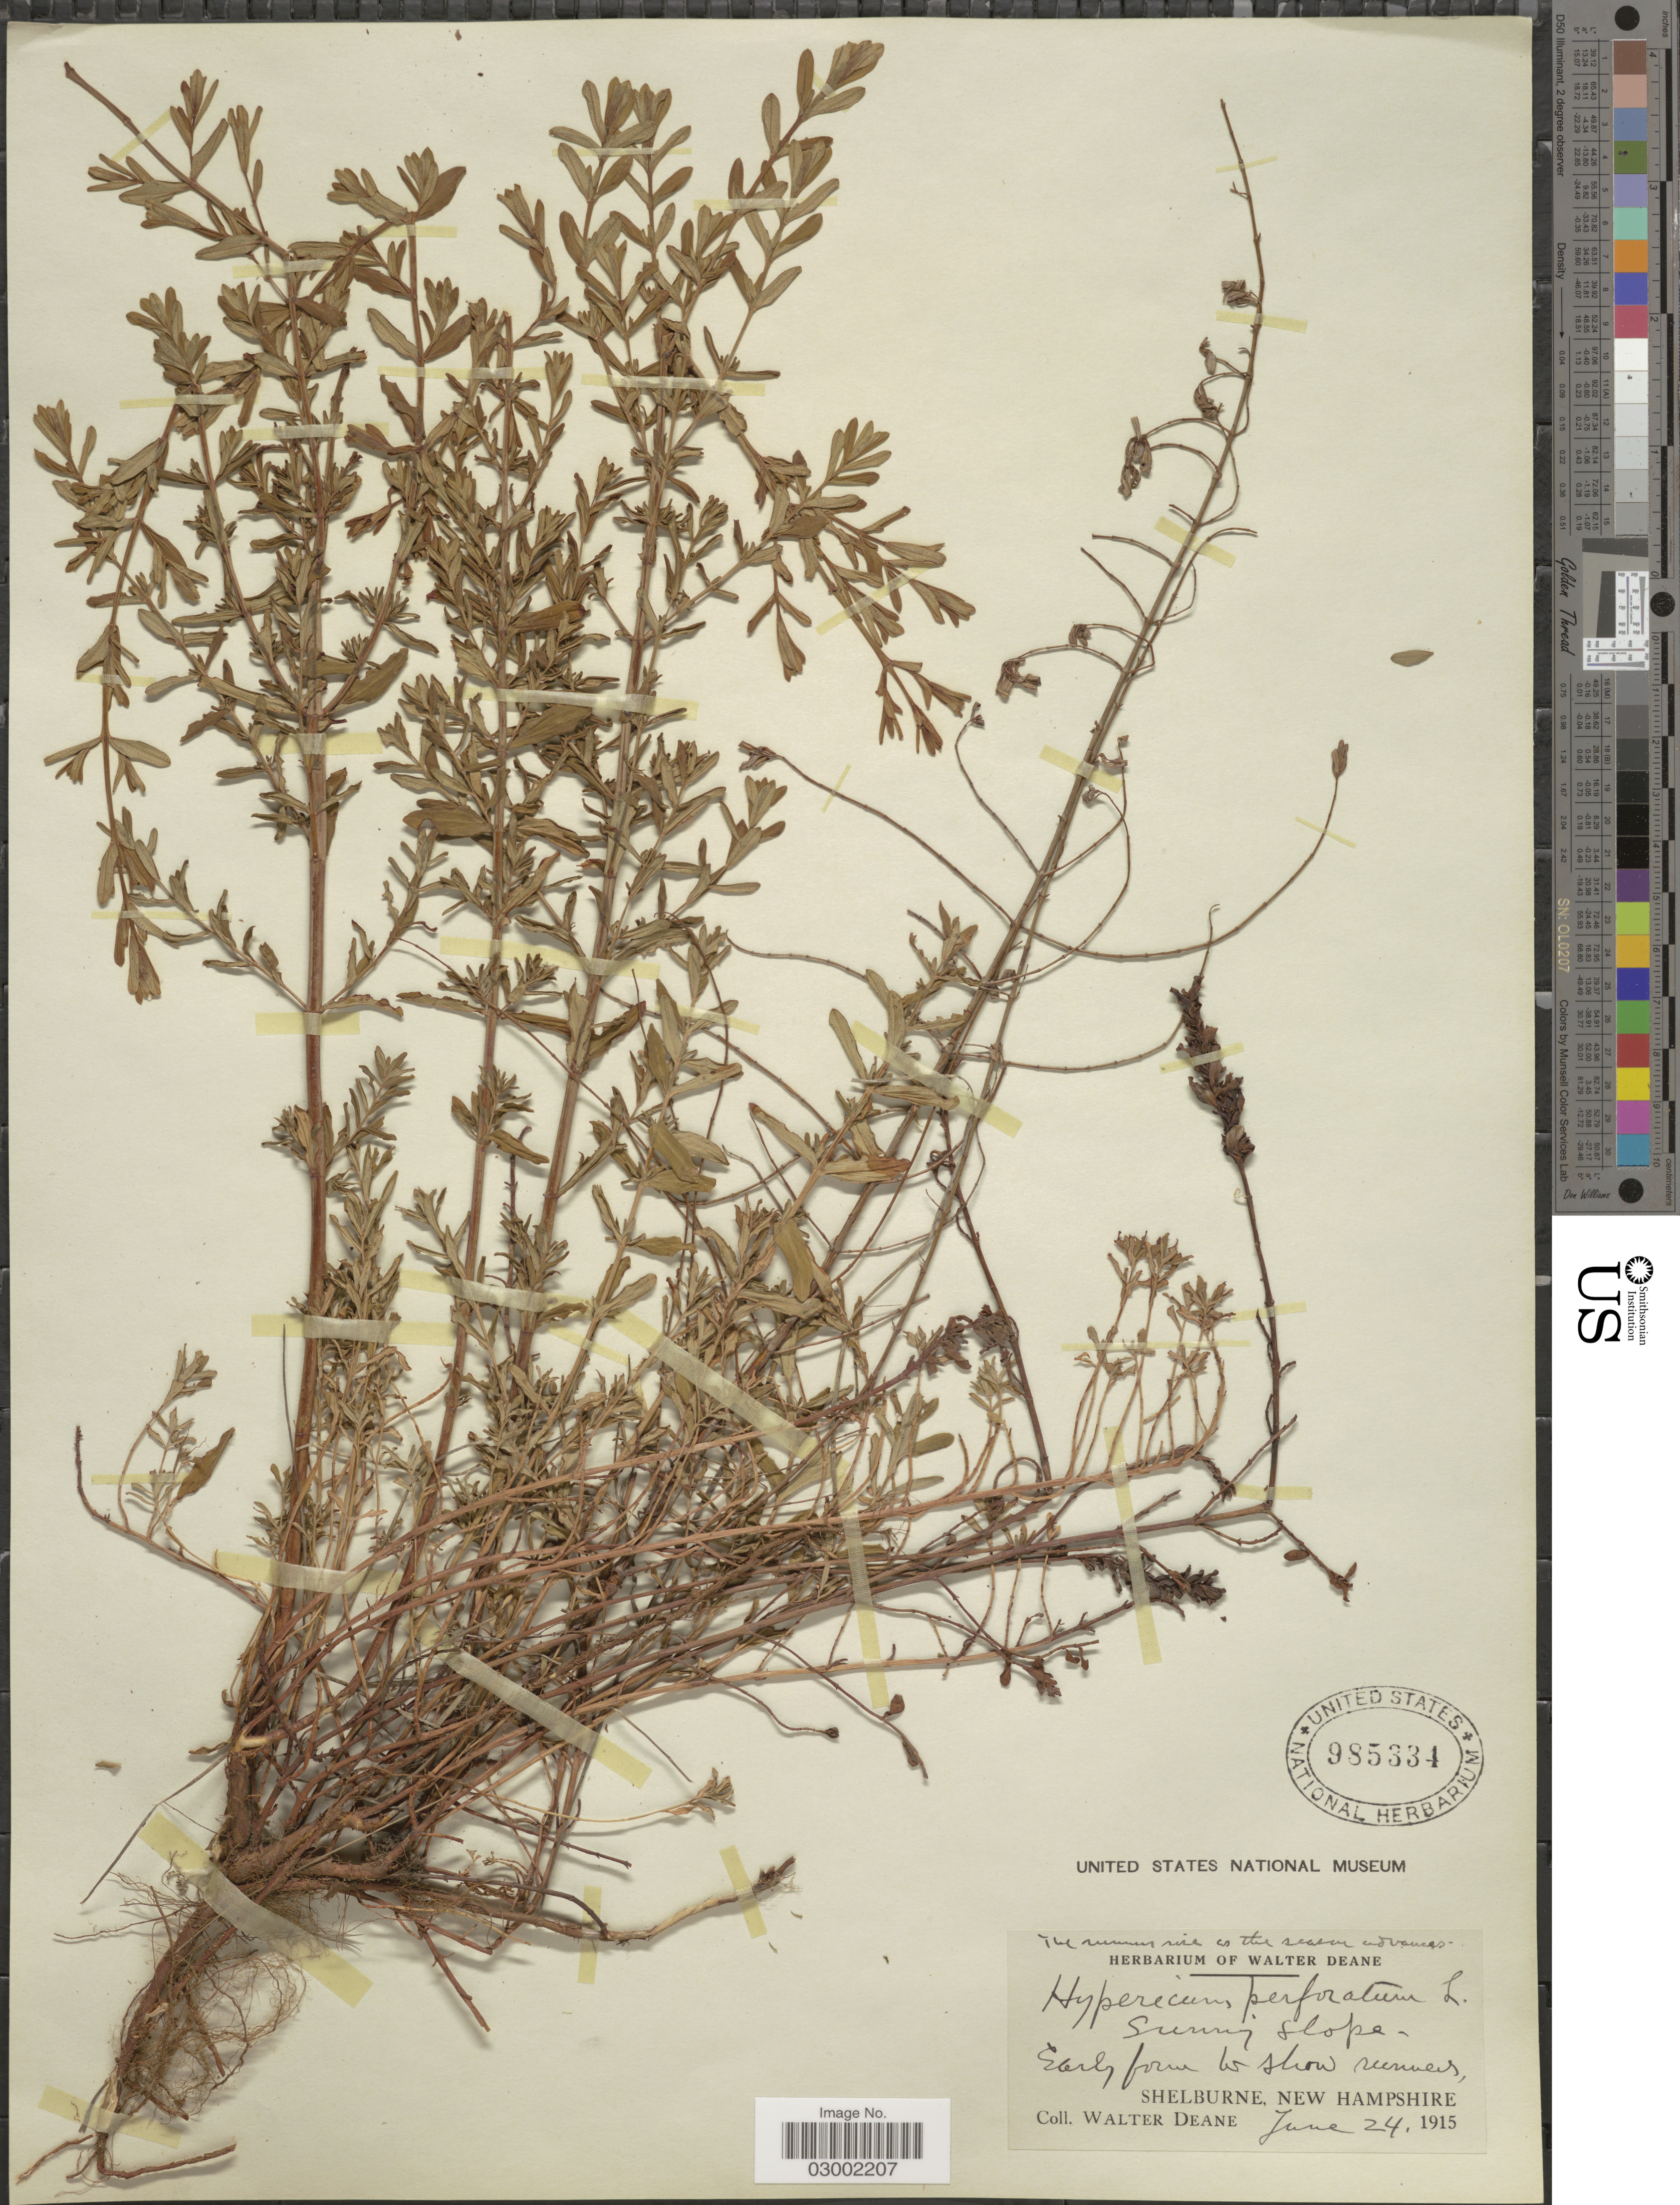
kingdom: Plantae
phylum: Tracheophyta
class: Magnoliopsida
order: Malpighiales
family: Hypericaceae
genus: Hypericum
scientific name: Hypericum perforatum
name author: L.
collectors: W. Deane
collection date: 1915-06-24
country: United States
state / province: New Hampshire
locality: Early from W shore ravines, Shelburne, New Hampshire.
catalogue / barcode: US 985334